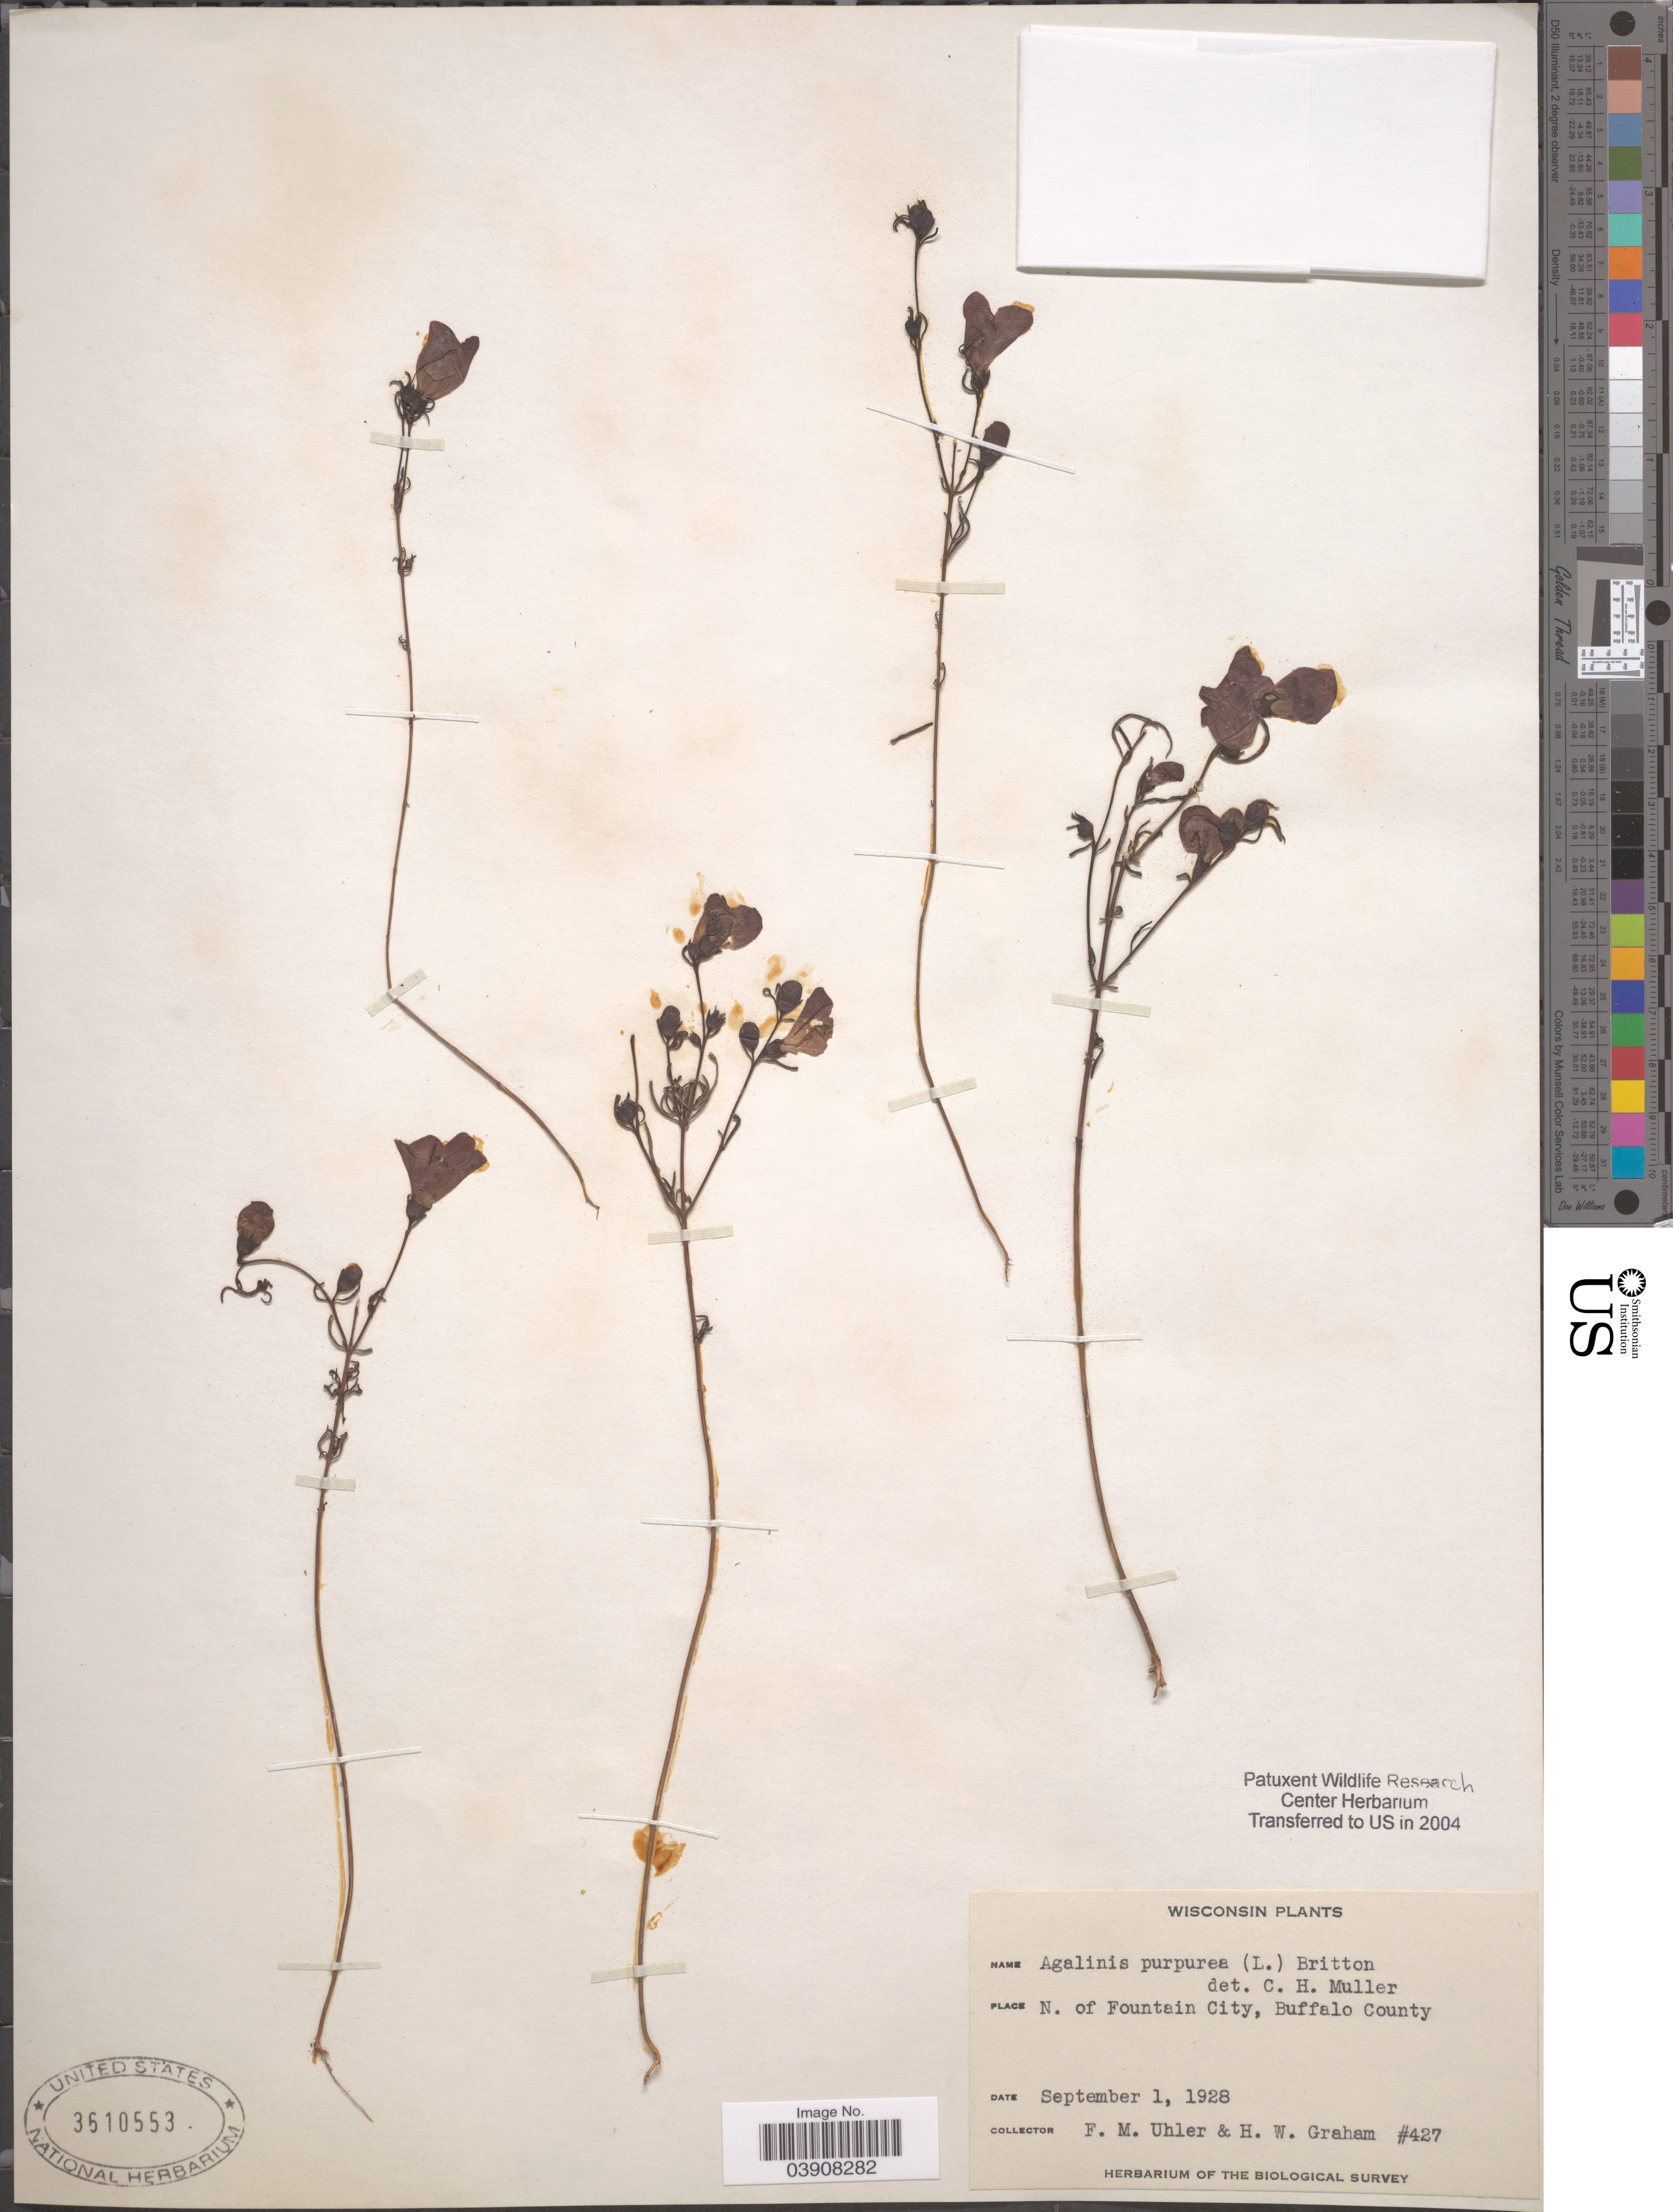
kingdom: Plantae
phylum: Tracheophyta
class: Magnoliopsida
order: Lamiales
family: Orobanchaceae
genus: Agalinis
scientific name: Agalinis purpurea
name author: (L.) Pennell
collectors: F. M. Uhler & H. W. Graham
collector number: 427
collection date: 1928-09-01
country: United States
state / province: Wisconsin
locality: N. of Fountain City, Buffalo County.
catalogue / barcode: US 3610553